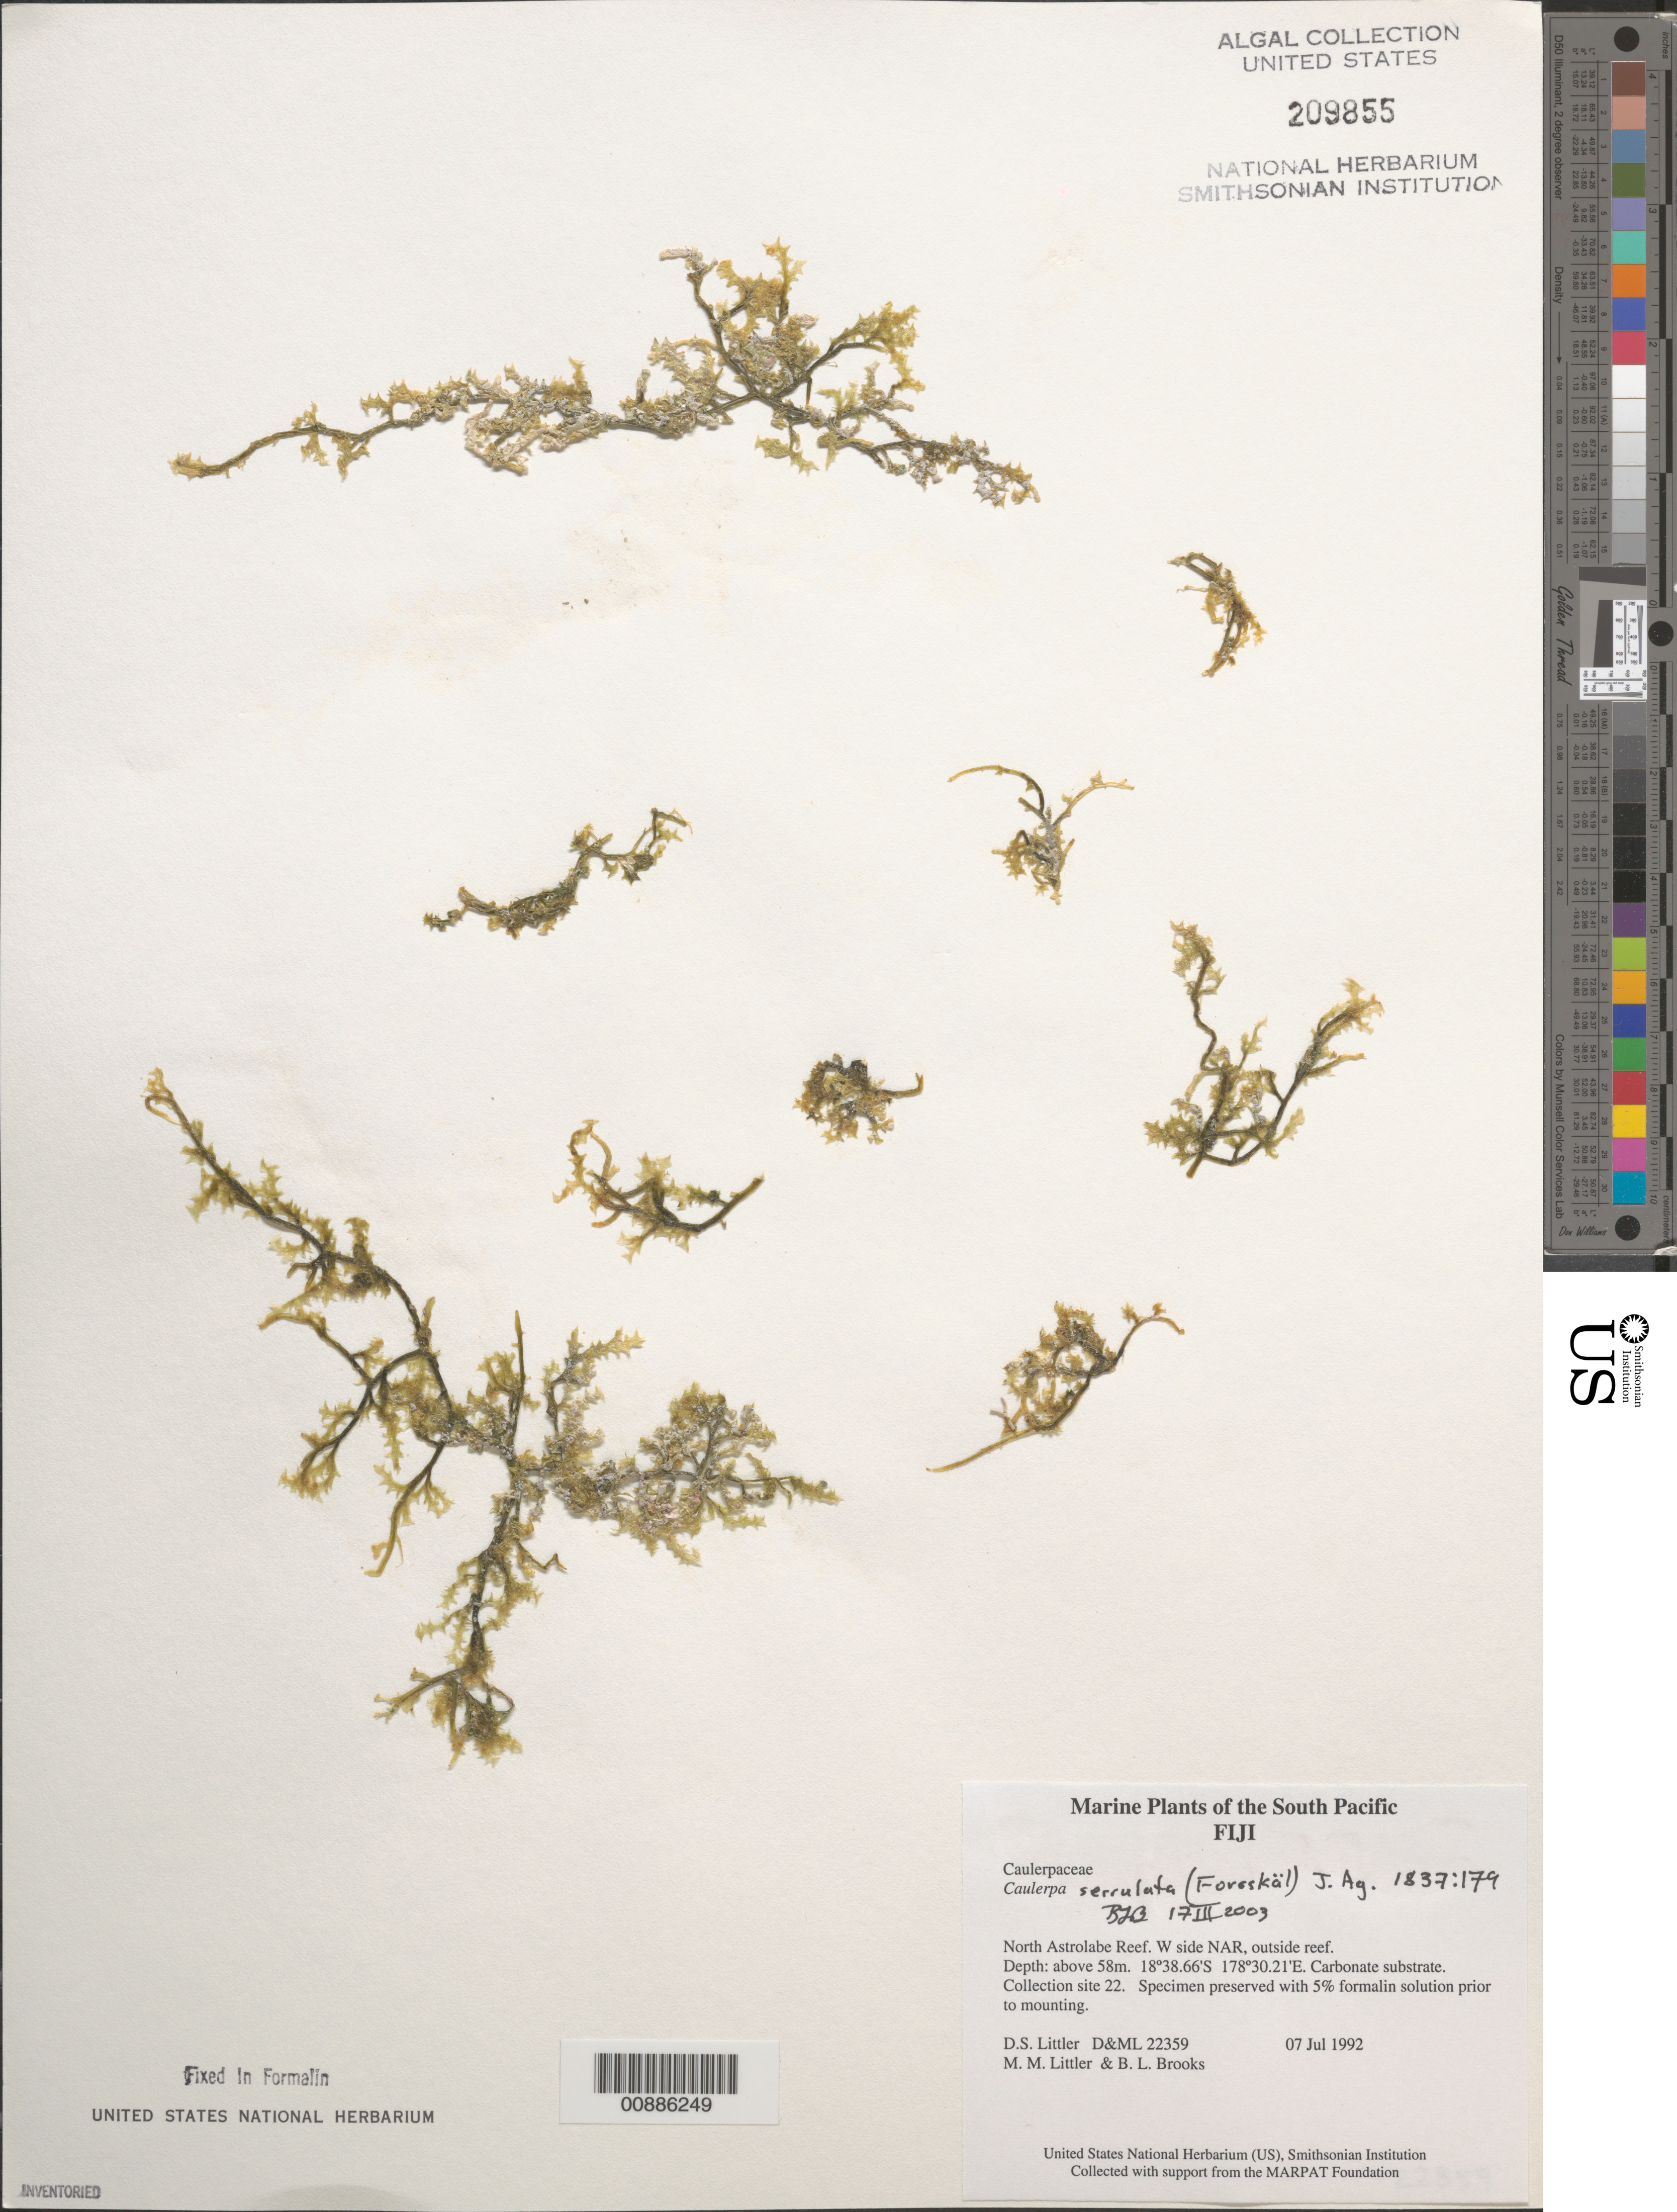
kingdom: Plantae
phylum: Chlorophyta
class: Ulvophyceae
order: Bryopsidales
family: Caulerpaceae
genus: Caulerpa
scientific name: Caulerpa serrulata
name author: (Forssk.) J. Agardh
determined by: Brooks, B. L., (BOT), Smithsonian Institution - National Museum of Natural History (UNITED STATES)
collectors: D. S. Littler, M. M. Littler & B. Brooks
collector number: D&ML 22359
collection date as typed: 07 Jul 1992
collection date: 1992-07-07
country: Fiji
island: North Astrolabe Reef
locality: North Astrolabe Reef, west side, outside reef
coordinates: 18 38.66'S, 178 30.21'E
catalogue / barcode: US 209855